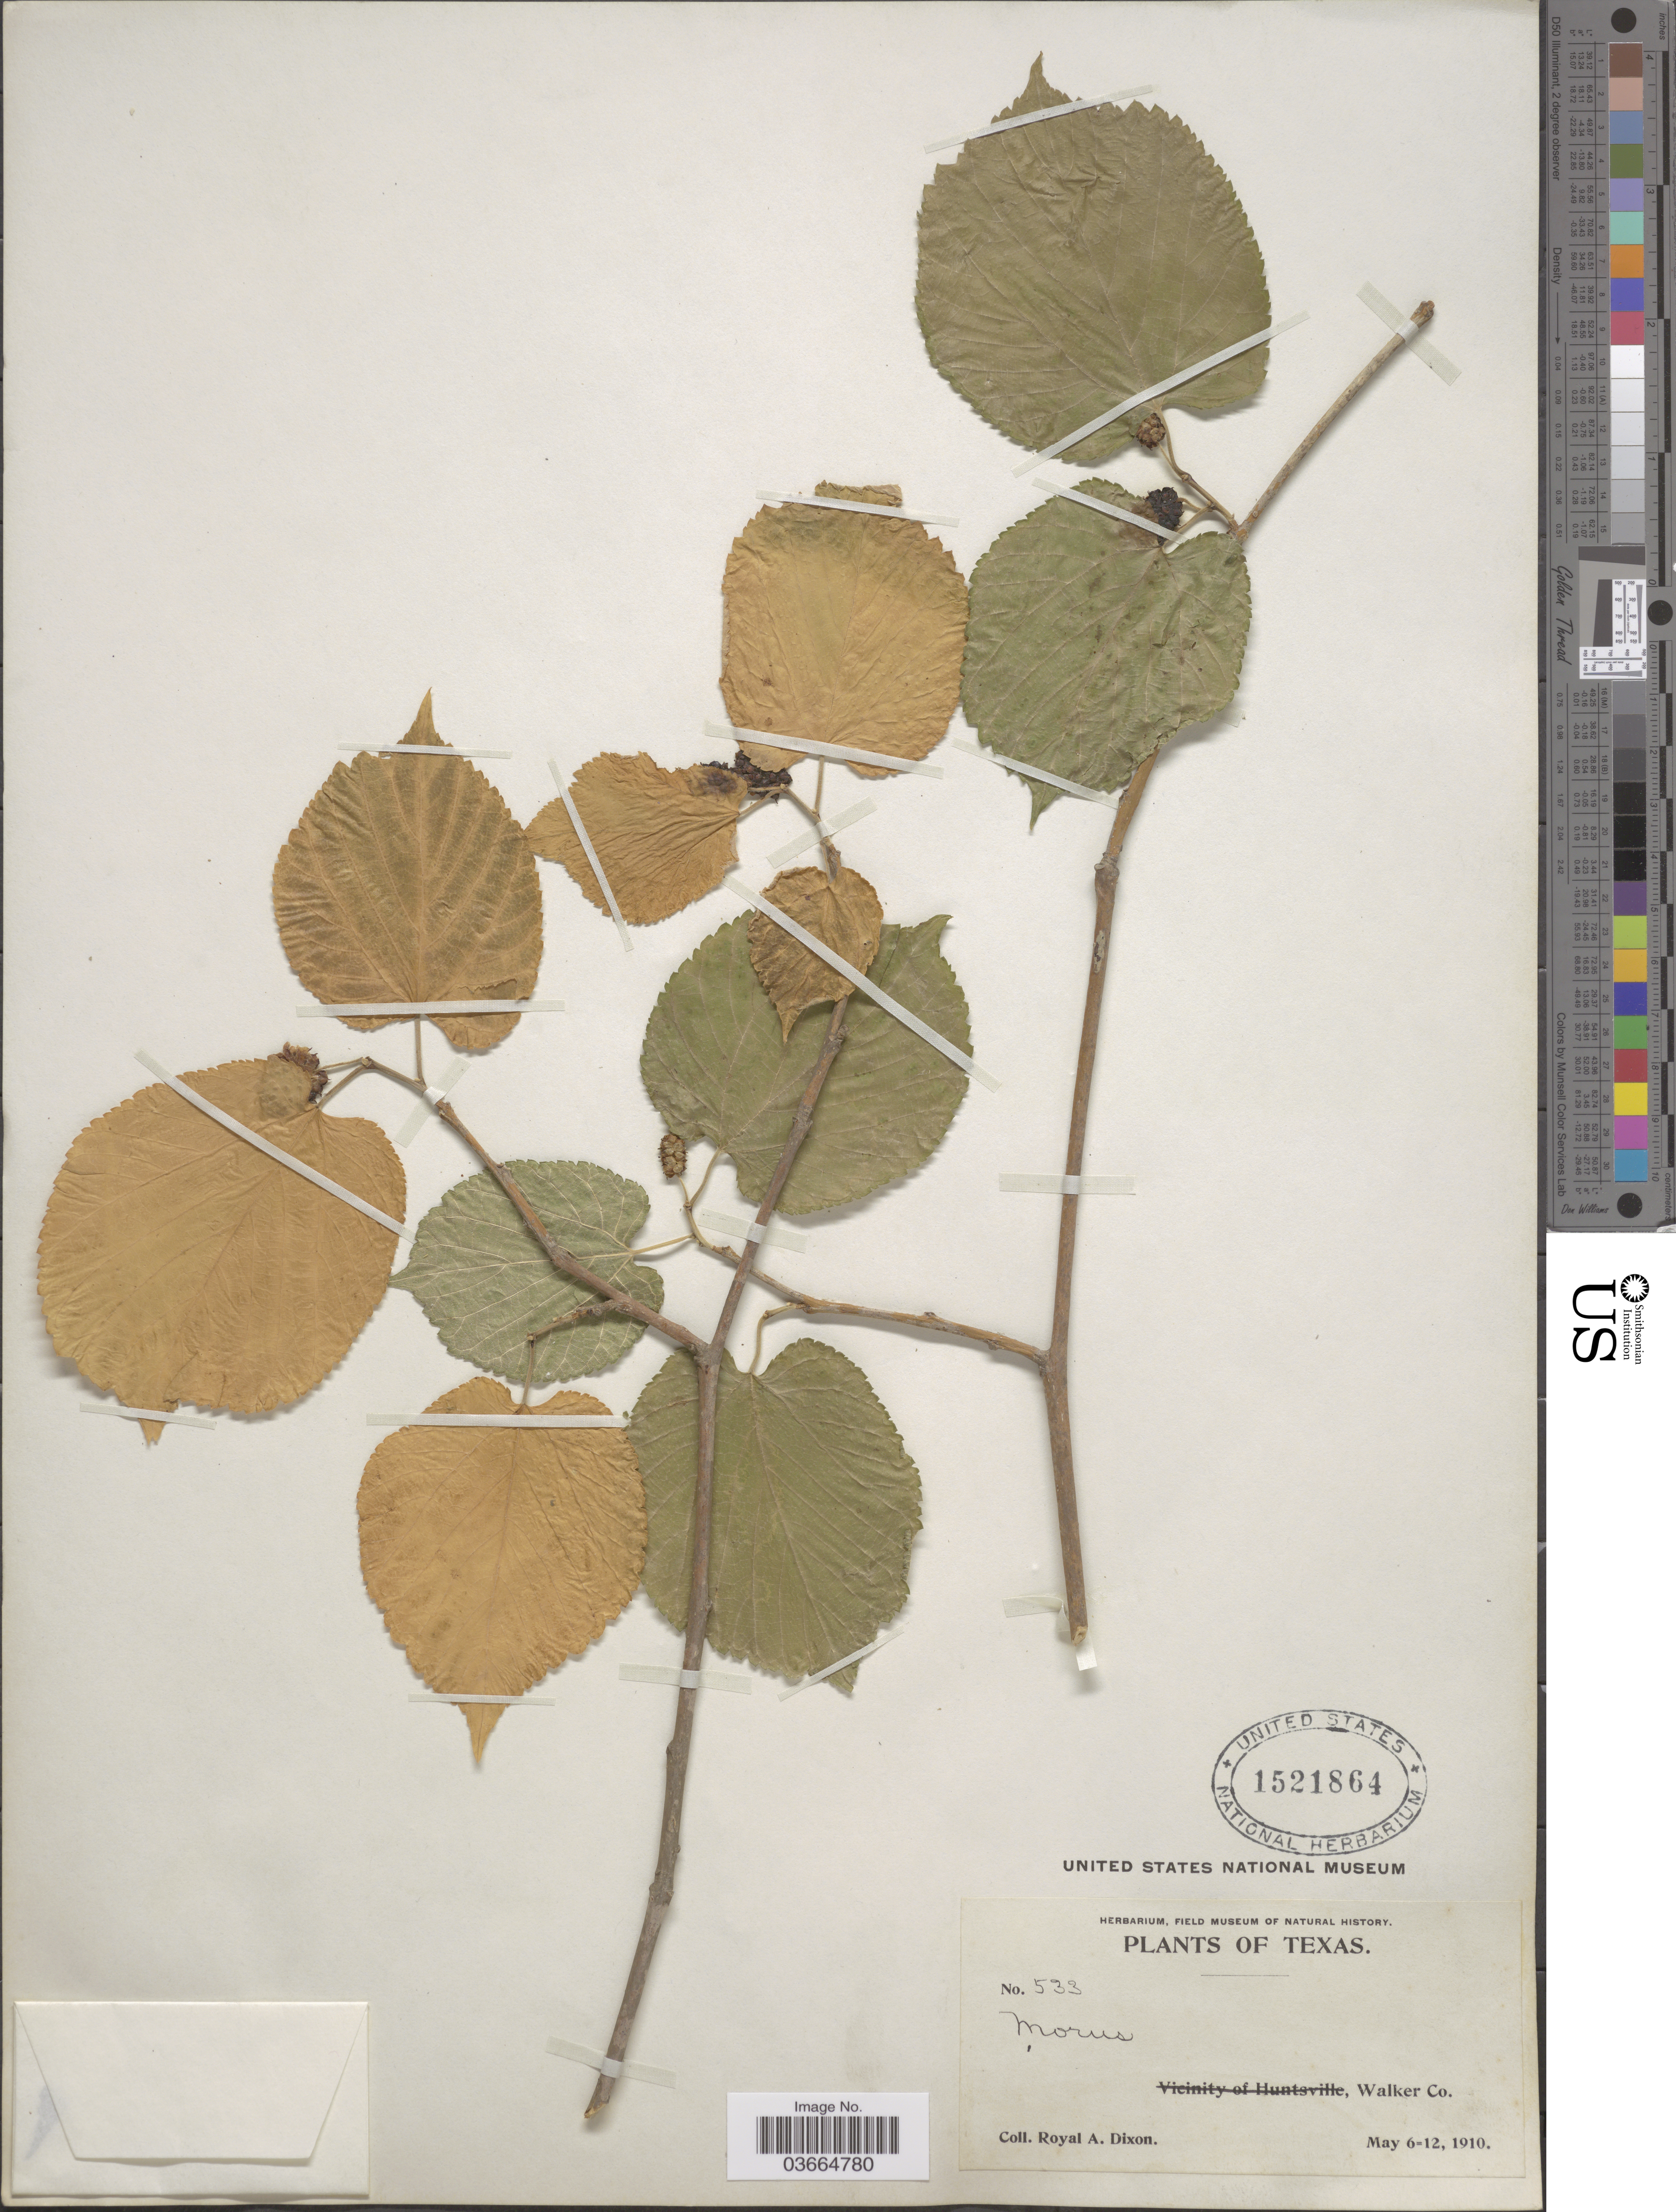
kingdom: Plantae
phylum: Tracheophyta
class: Magnoliopsida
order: Rosales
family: Moraceae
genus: Morus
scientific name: Morus rubra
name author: L.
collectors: R. A. Dixon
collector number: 533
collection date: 1910-05-06/1910-05-12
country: United States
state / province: Texas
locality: Walker Co.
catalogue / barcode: US 1521864